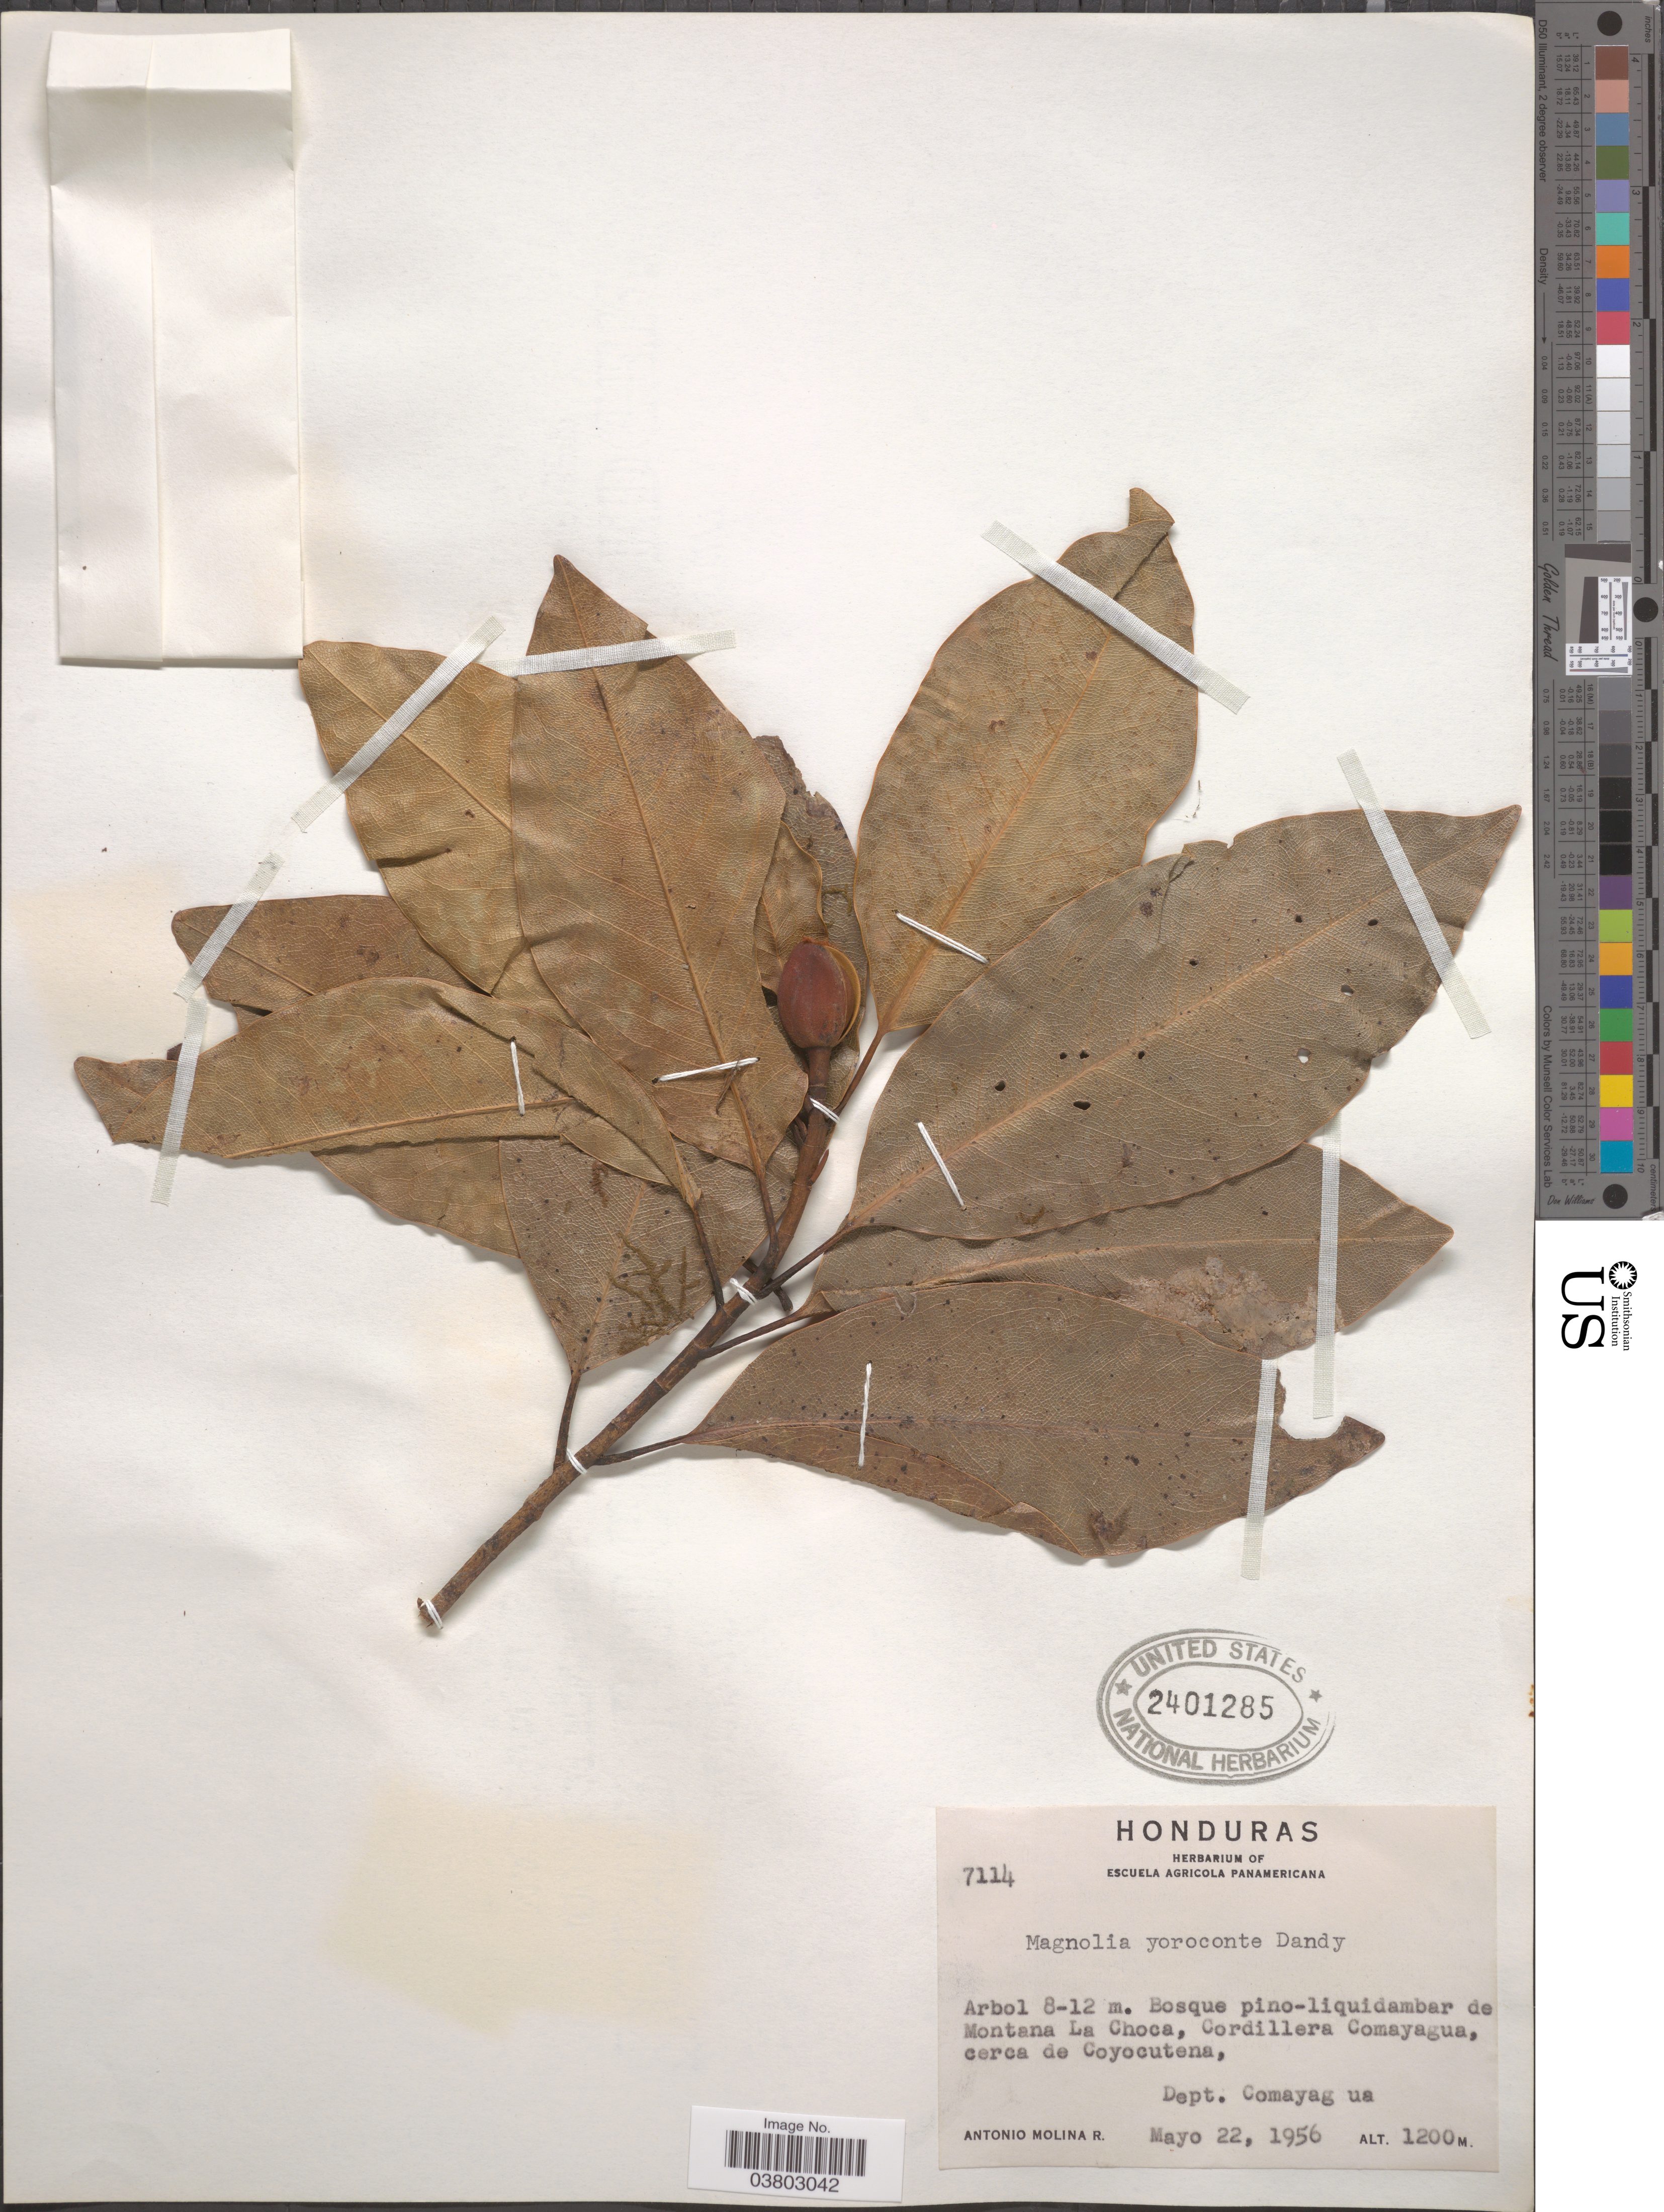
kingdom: Plantae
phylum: Tracheophyta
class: Magnoliopsida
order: Magnoliales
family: Magnoliaceae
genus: Magnolia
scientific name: Magnolia yoroconte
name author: Dandy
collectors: A. Molina R.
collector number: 7114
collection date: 1956-05-22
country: Honduras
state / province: Comayagua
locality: Bosque pino-liquidambar de Montana La Choca, Cordillera Comayagua, cerca de Coyocutena, Dept. Comayagua.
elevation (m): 1200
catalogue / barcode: US 2401285